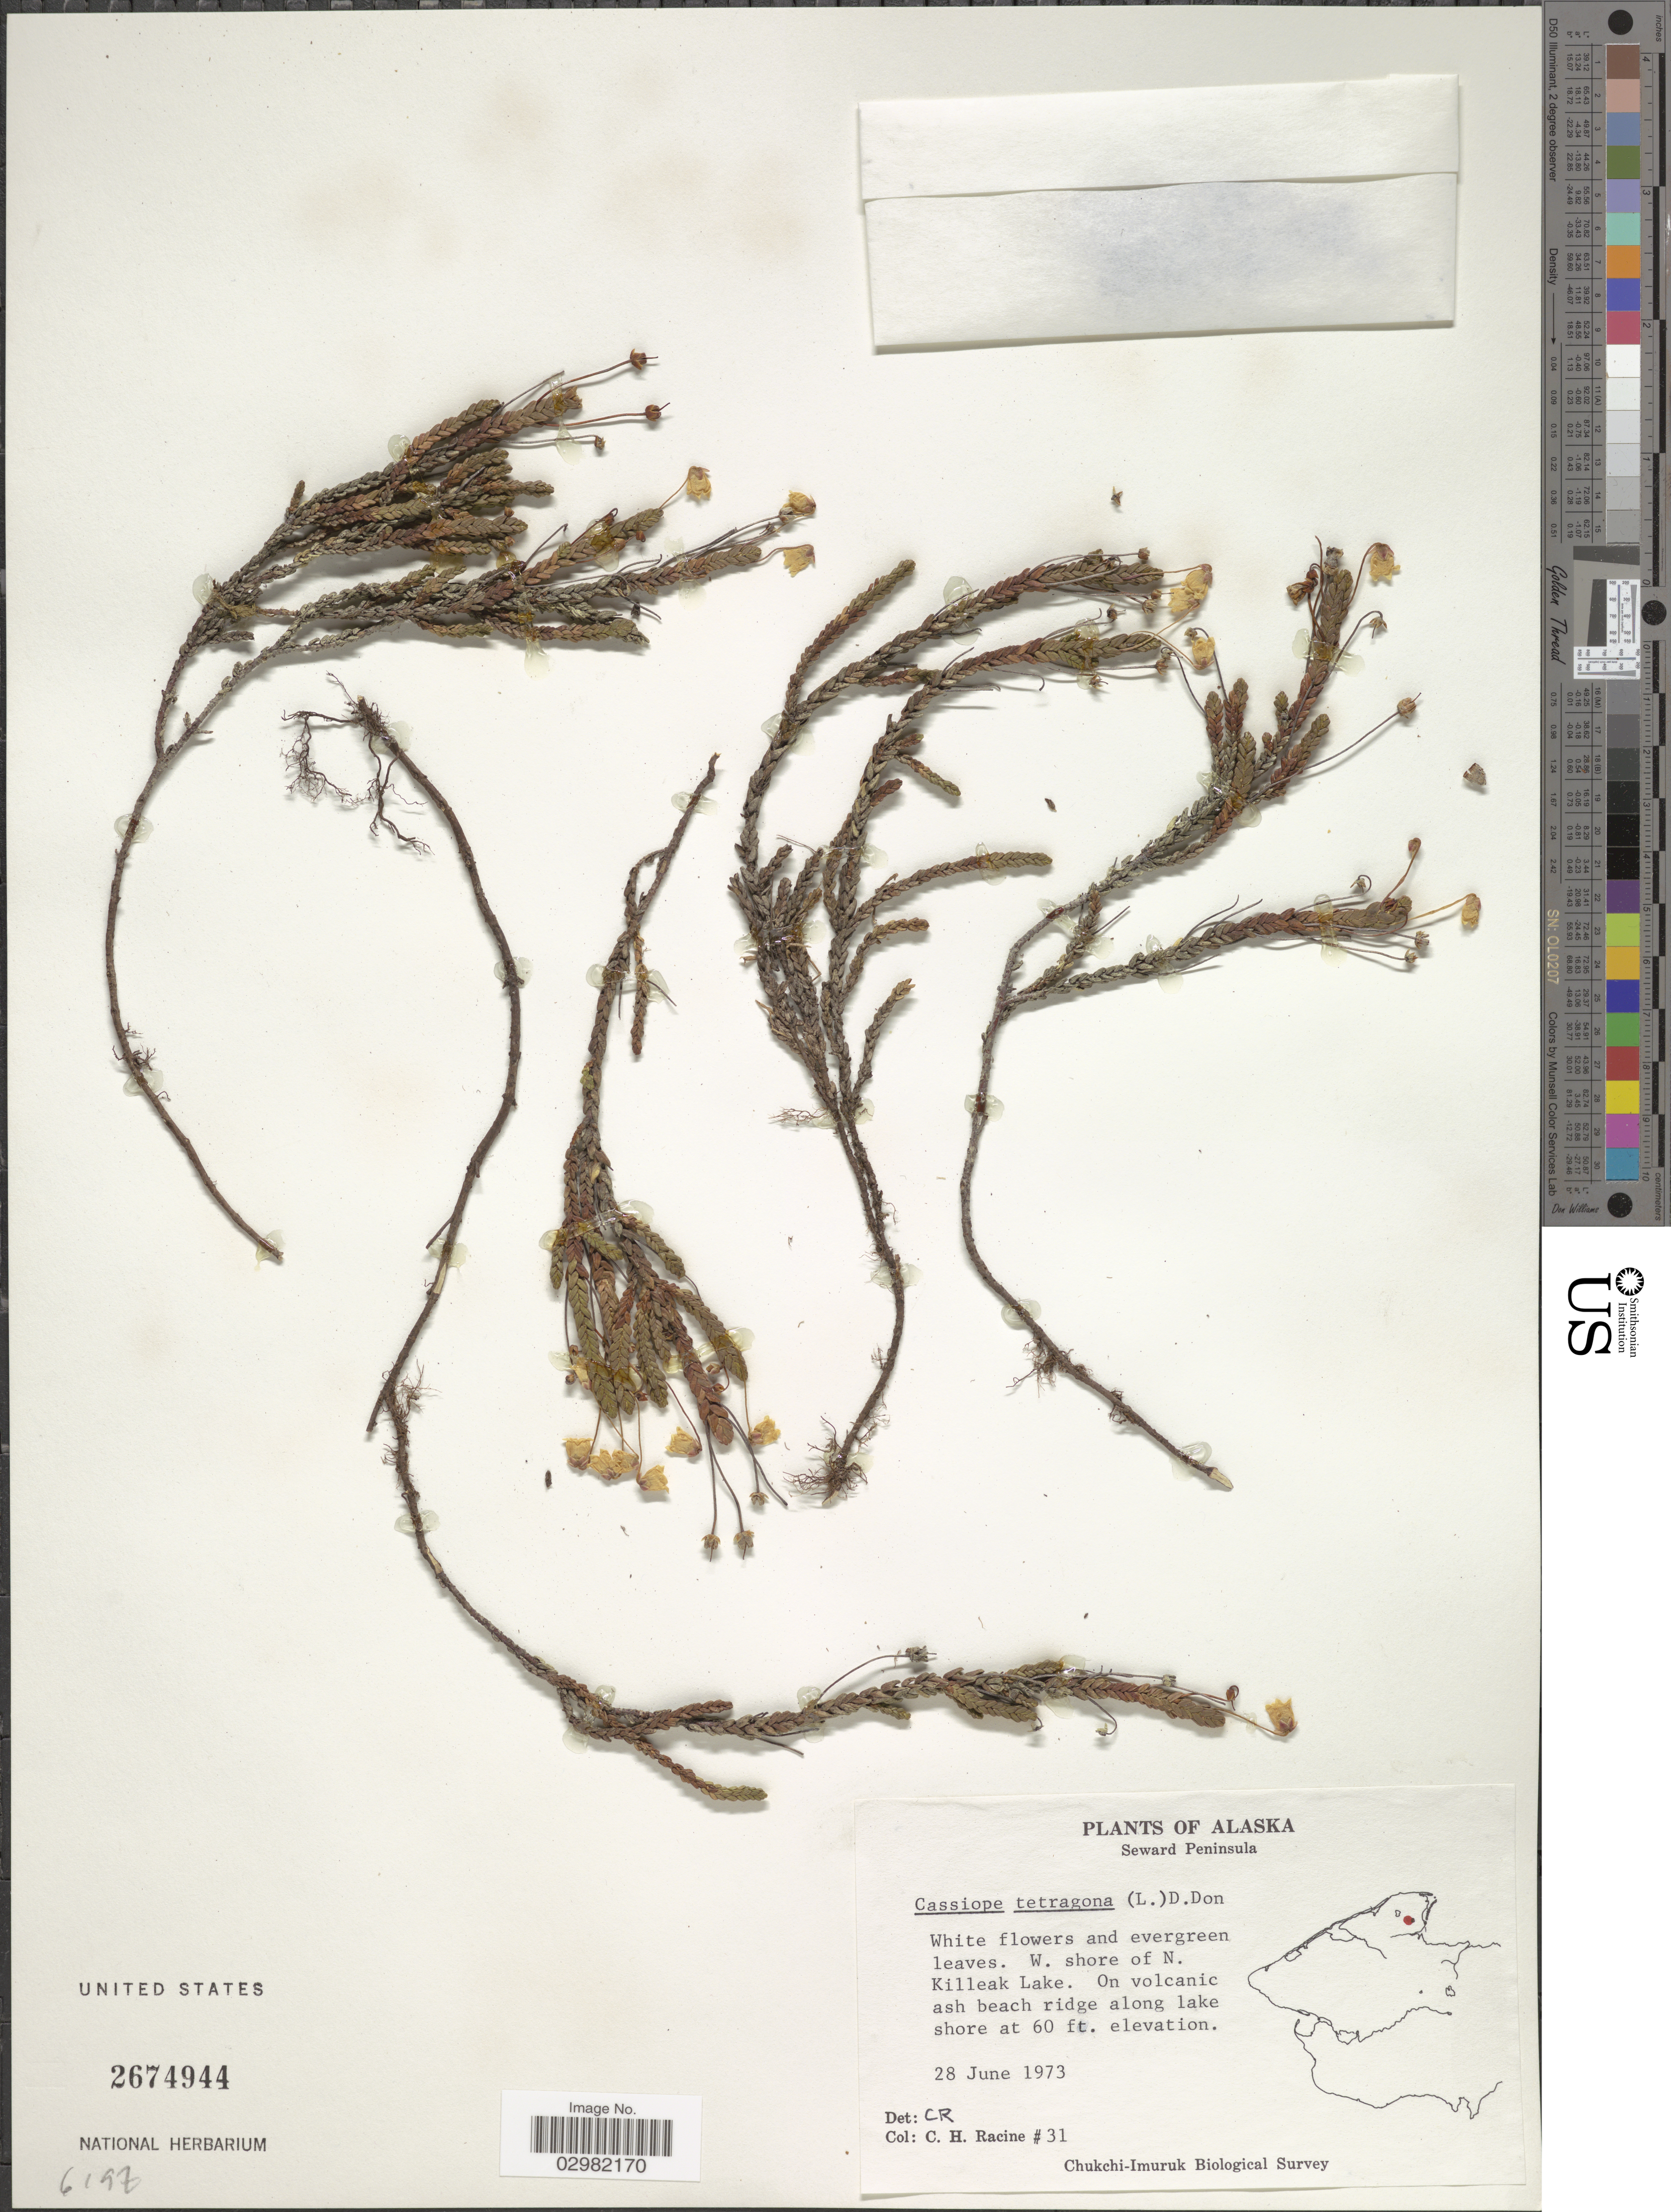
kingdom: Plantae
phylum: Tracheophyta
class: Magnoliopsida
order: Ericales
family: Ericaceae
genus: Cassiope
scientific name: Cassiope tetragona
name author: (L.) D. Don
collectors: C. Racine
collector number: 31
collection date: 1973-06-28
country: United States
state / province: Alaska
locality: Seward Peninsula. W. shore of N. Killeak Lake.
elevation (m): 18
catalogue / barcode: US 2674944